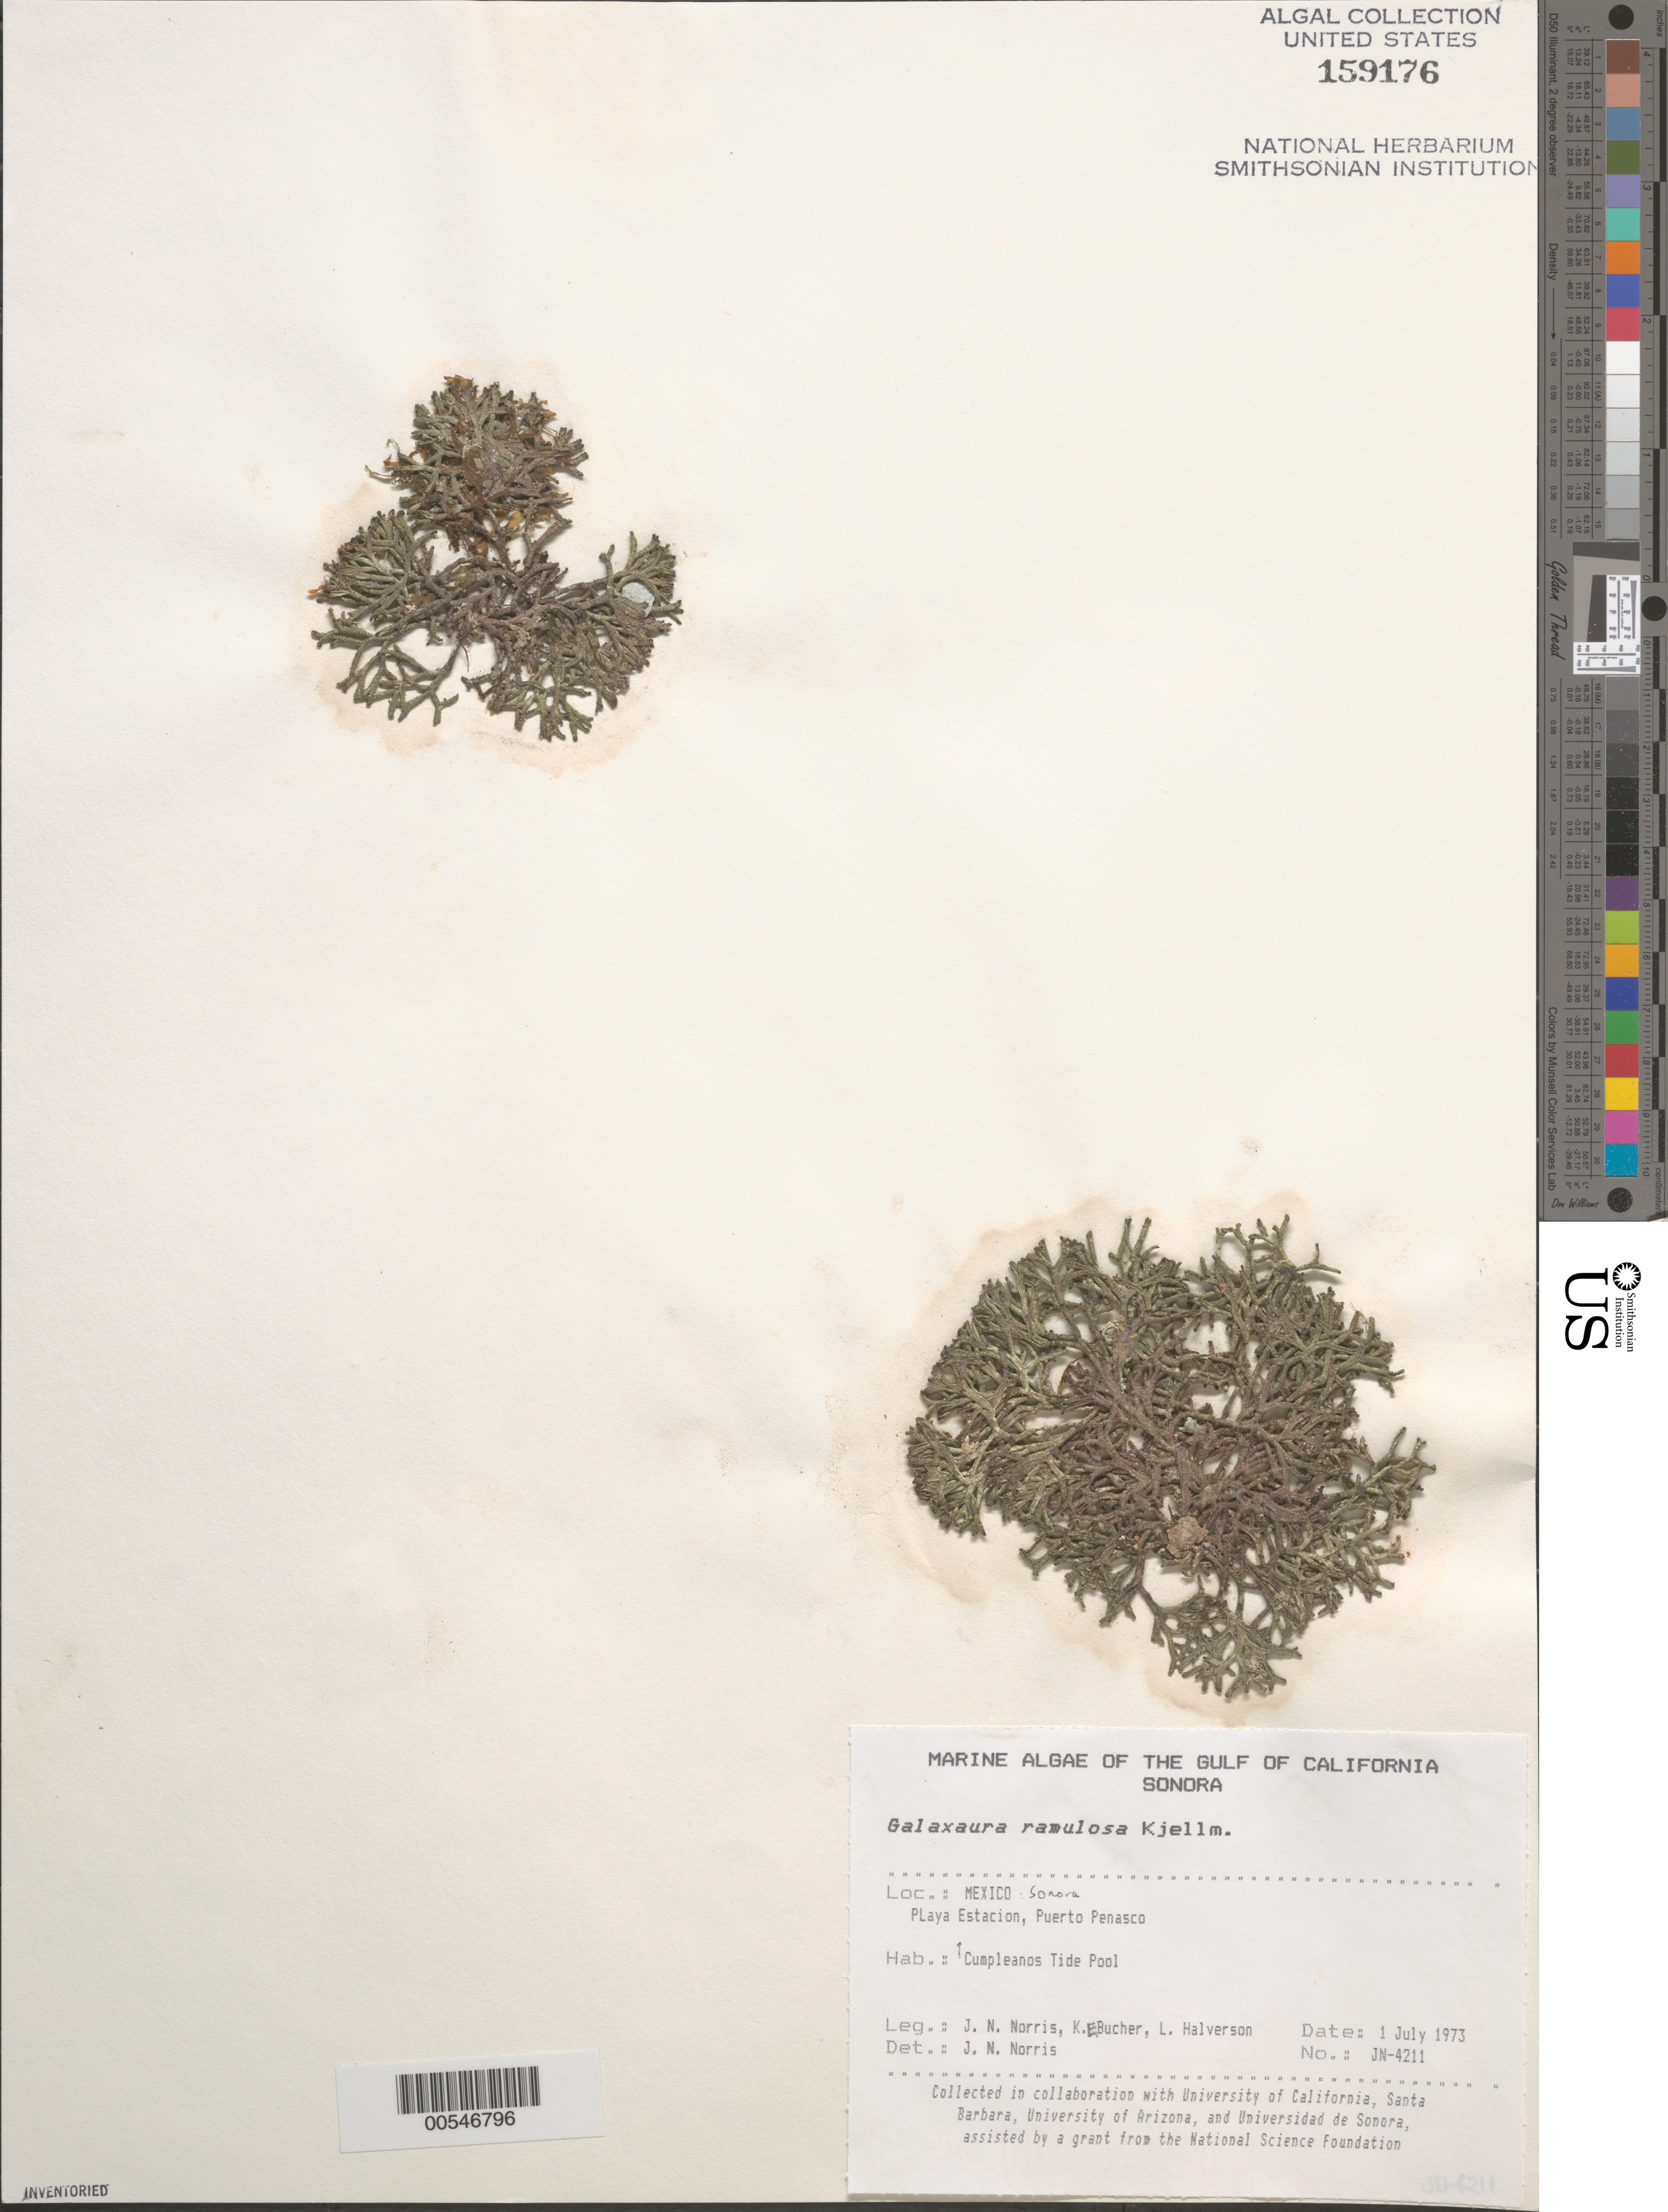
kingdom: Plantae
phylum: Rhodophyta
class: Florideophyceae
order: Nemaliales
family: Galaxauraceae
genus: Galaxaura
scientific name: Galaxaura rugosa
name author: (Ellis & Sol.) J.V.Lamouroux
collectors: J. N. Norris, K. E. Bucher & L. Halverson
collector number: JN-4211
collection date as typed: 01 Jul 1973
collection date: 1973-07-01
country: Mexico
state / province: Sonora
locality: Playa Estacion, Puerto Penasco, Cumpleanos Tide Pool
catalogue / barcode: US 159176